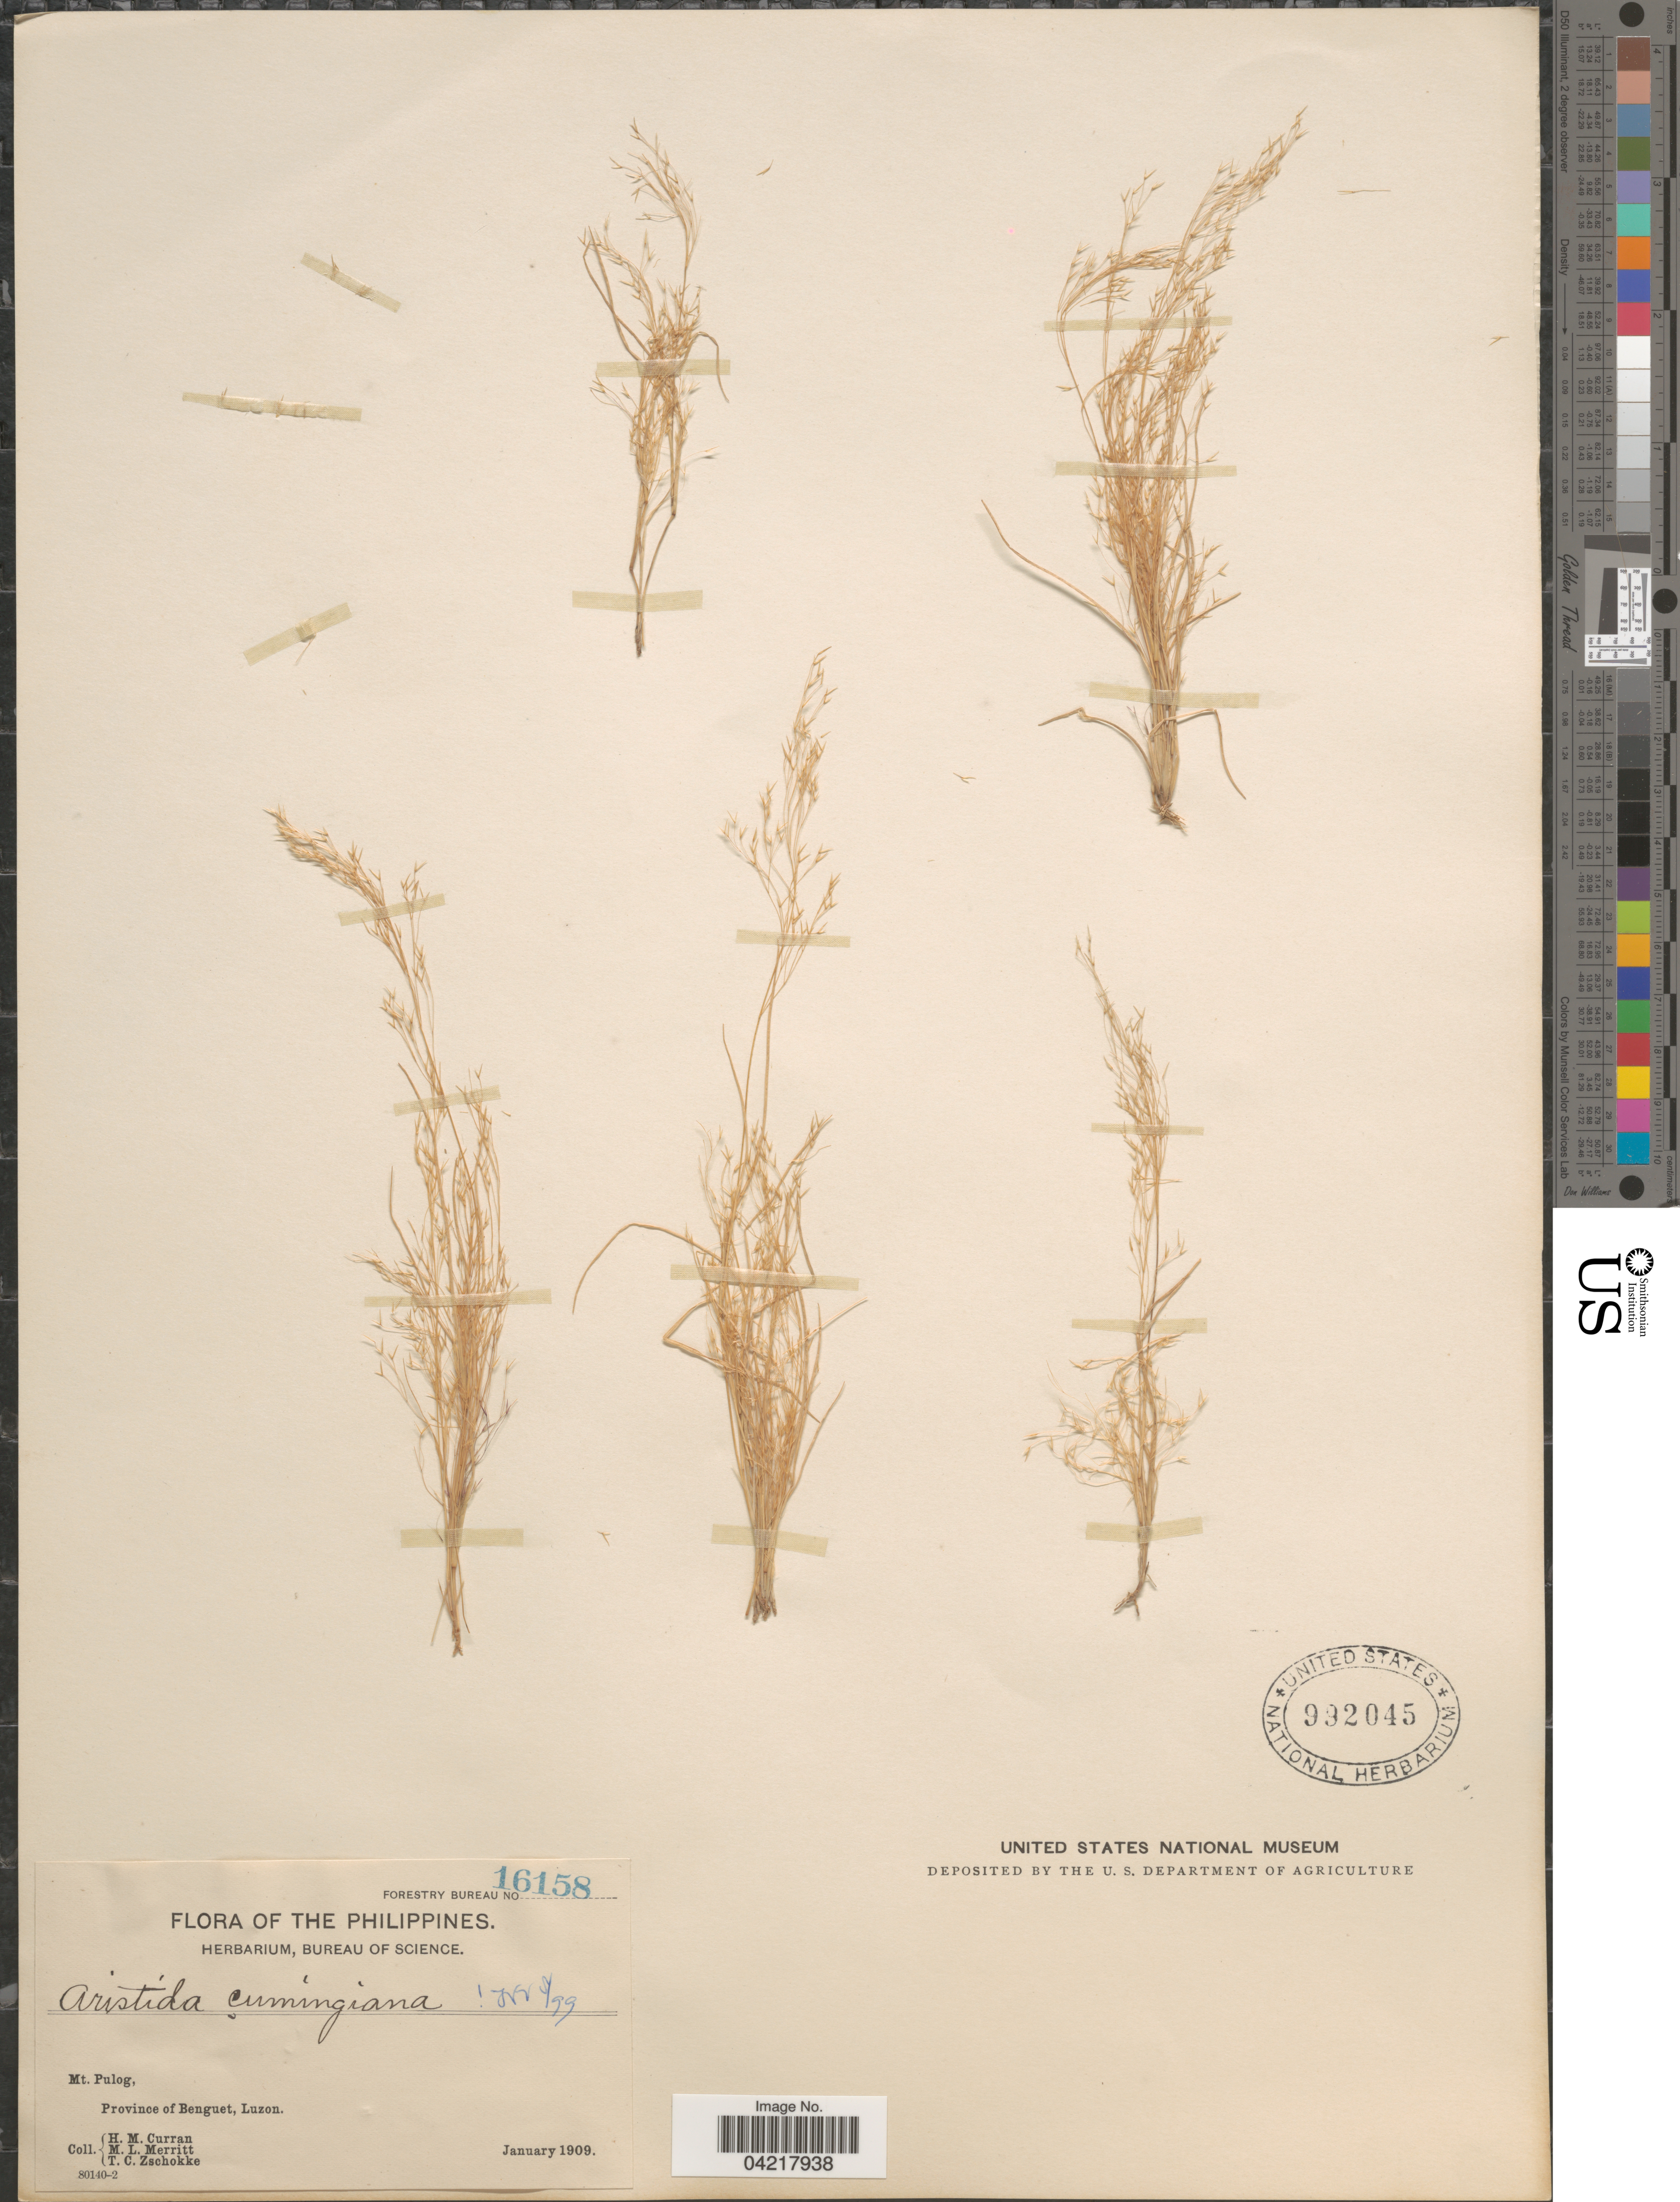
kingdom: Plantae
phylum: Tracheophyta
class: Liliopsida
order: Poales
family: Poaceae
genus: Aristida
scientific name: Aristida cumingiana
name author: Trin. & Rupr.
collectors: H. M. Curran, M. L. Merritt & T. C. Zschokke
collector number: Forestry Bureau 16158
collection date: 1909-01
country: Philippines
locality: Mt. Pulog, Province of Benguet, Luzon.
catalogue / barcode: US 992045